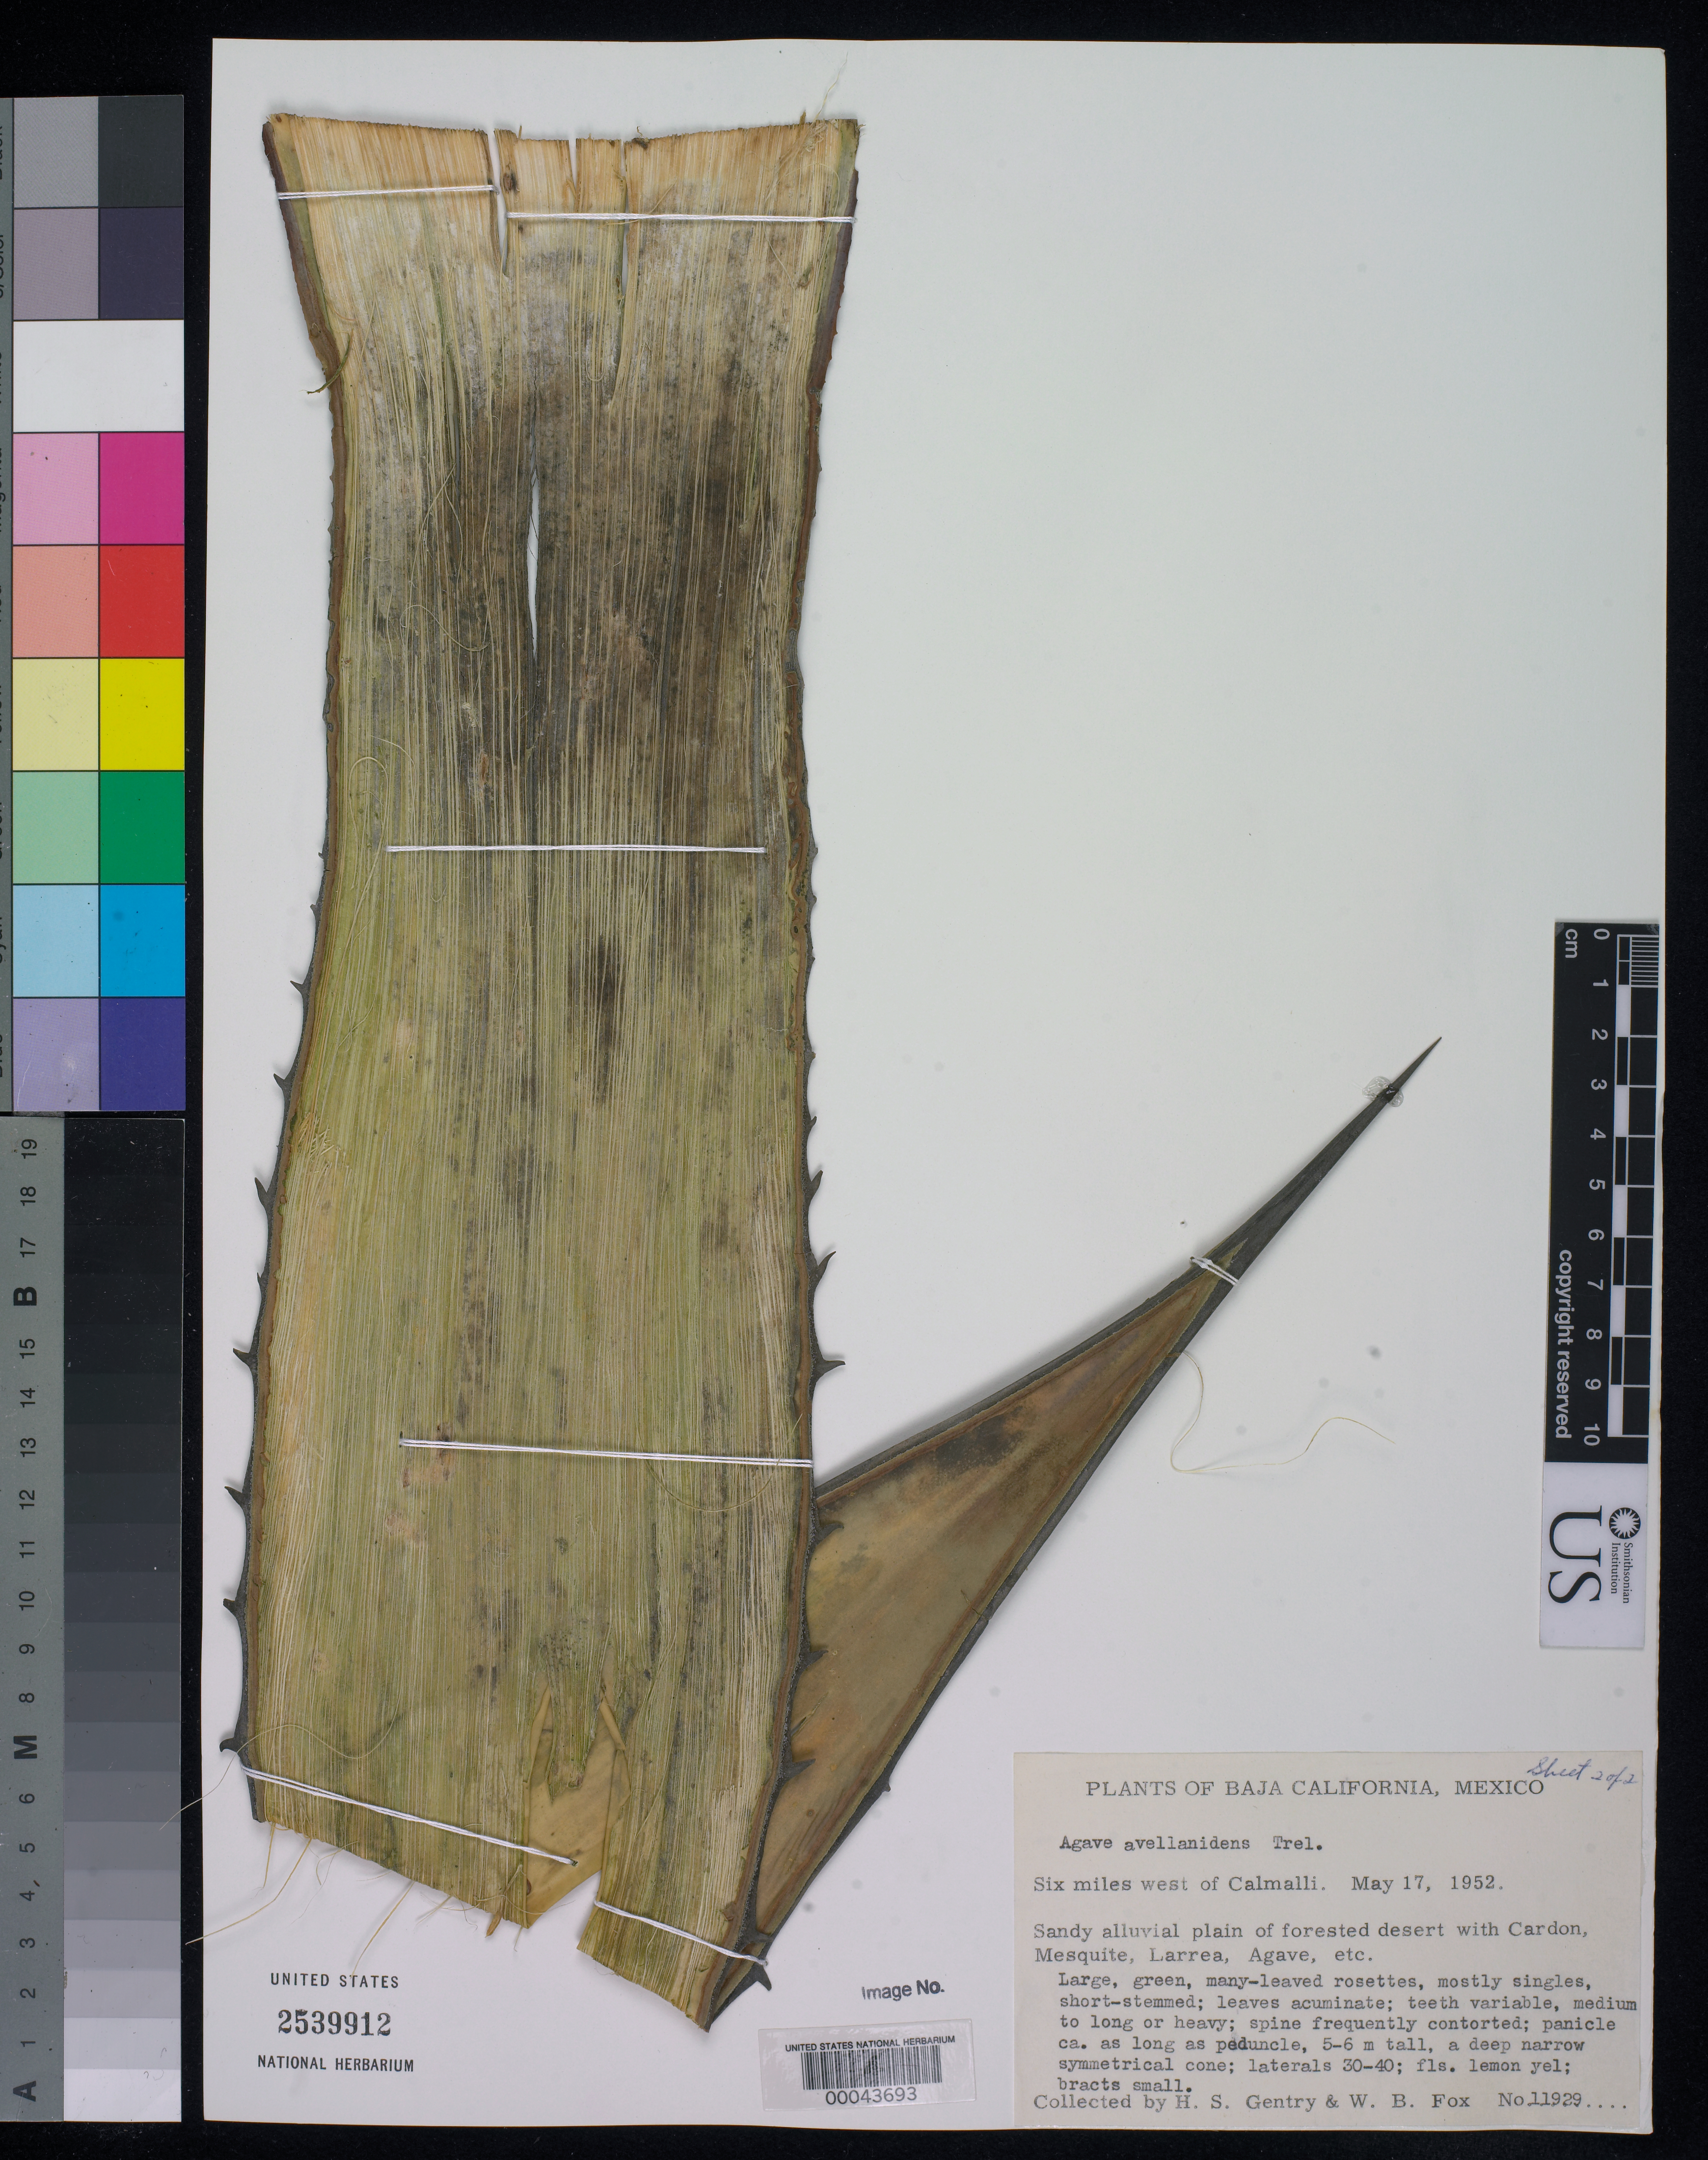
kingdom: Plantae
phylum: Tracheophyta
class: Liliopsida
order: Asparagales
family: Asparagaceae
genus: Agave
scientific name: Agave avellanidens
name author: Trel.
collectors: H. S. Gentry & W. B. Fox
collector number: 11929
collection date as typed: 17 May 1952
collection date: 1952-05-17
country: Mexico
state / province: Baja California Sur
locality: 6 mi W of Calmalli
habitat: Sandy alluvial plain of forested desert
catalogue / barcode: US 2539912